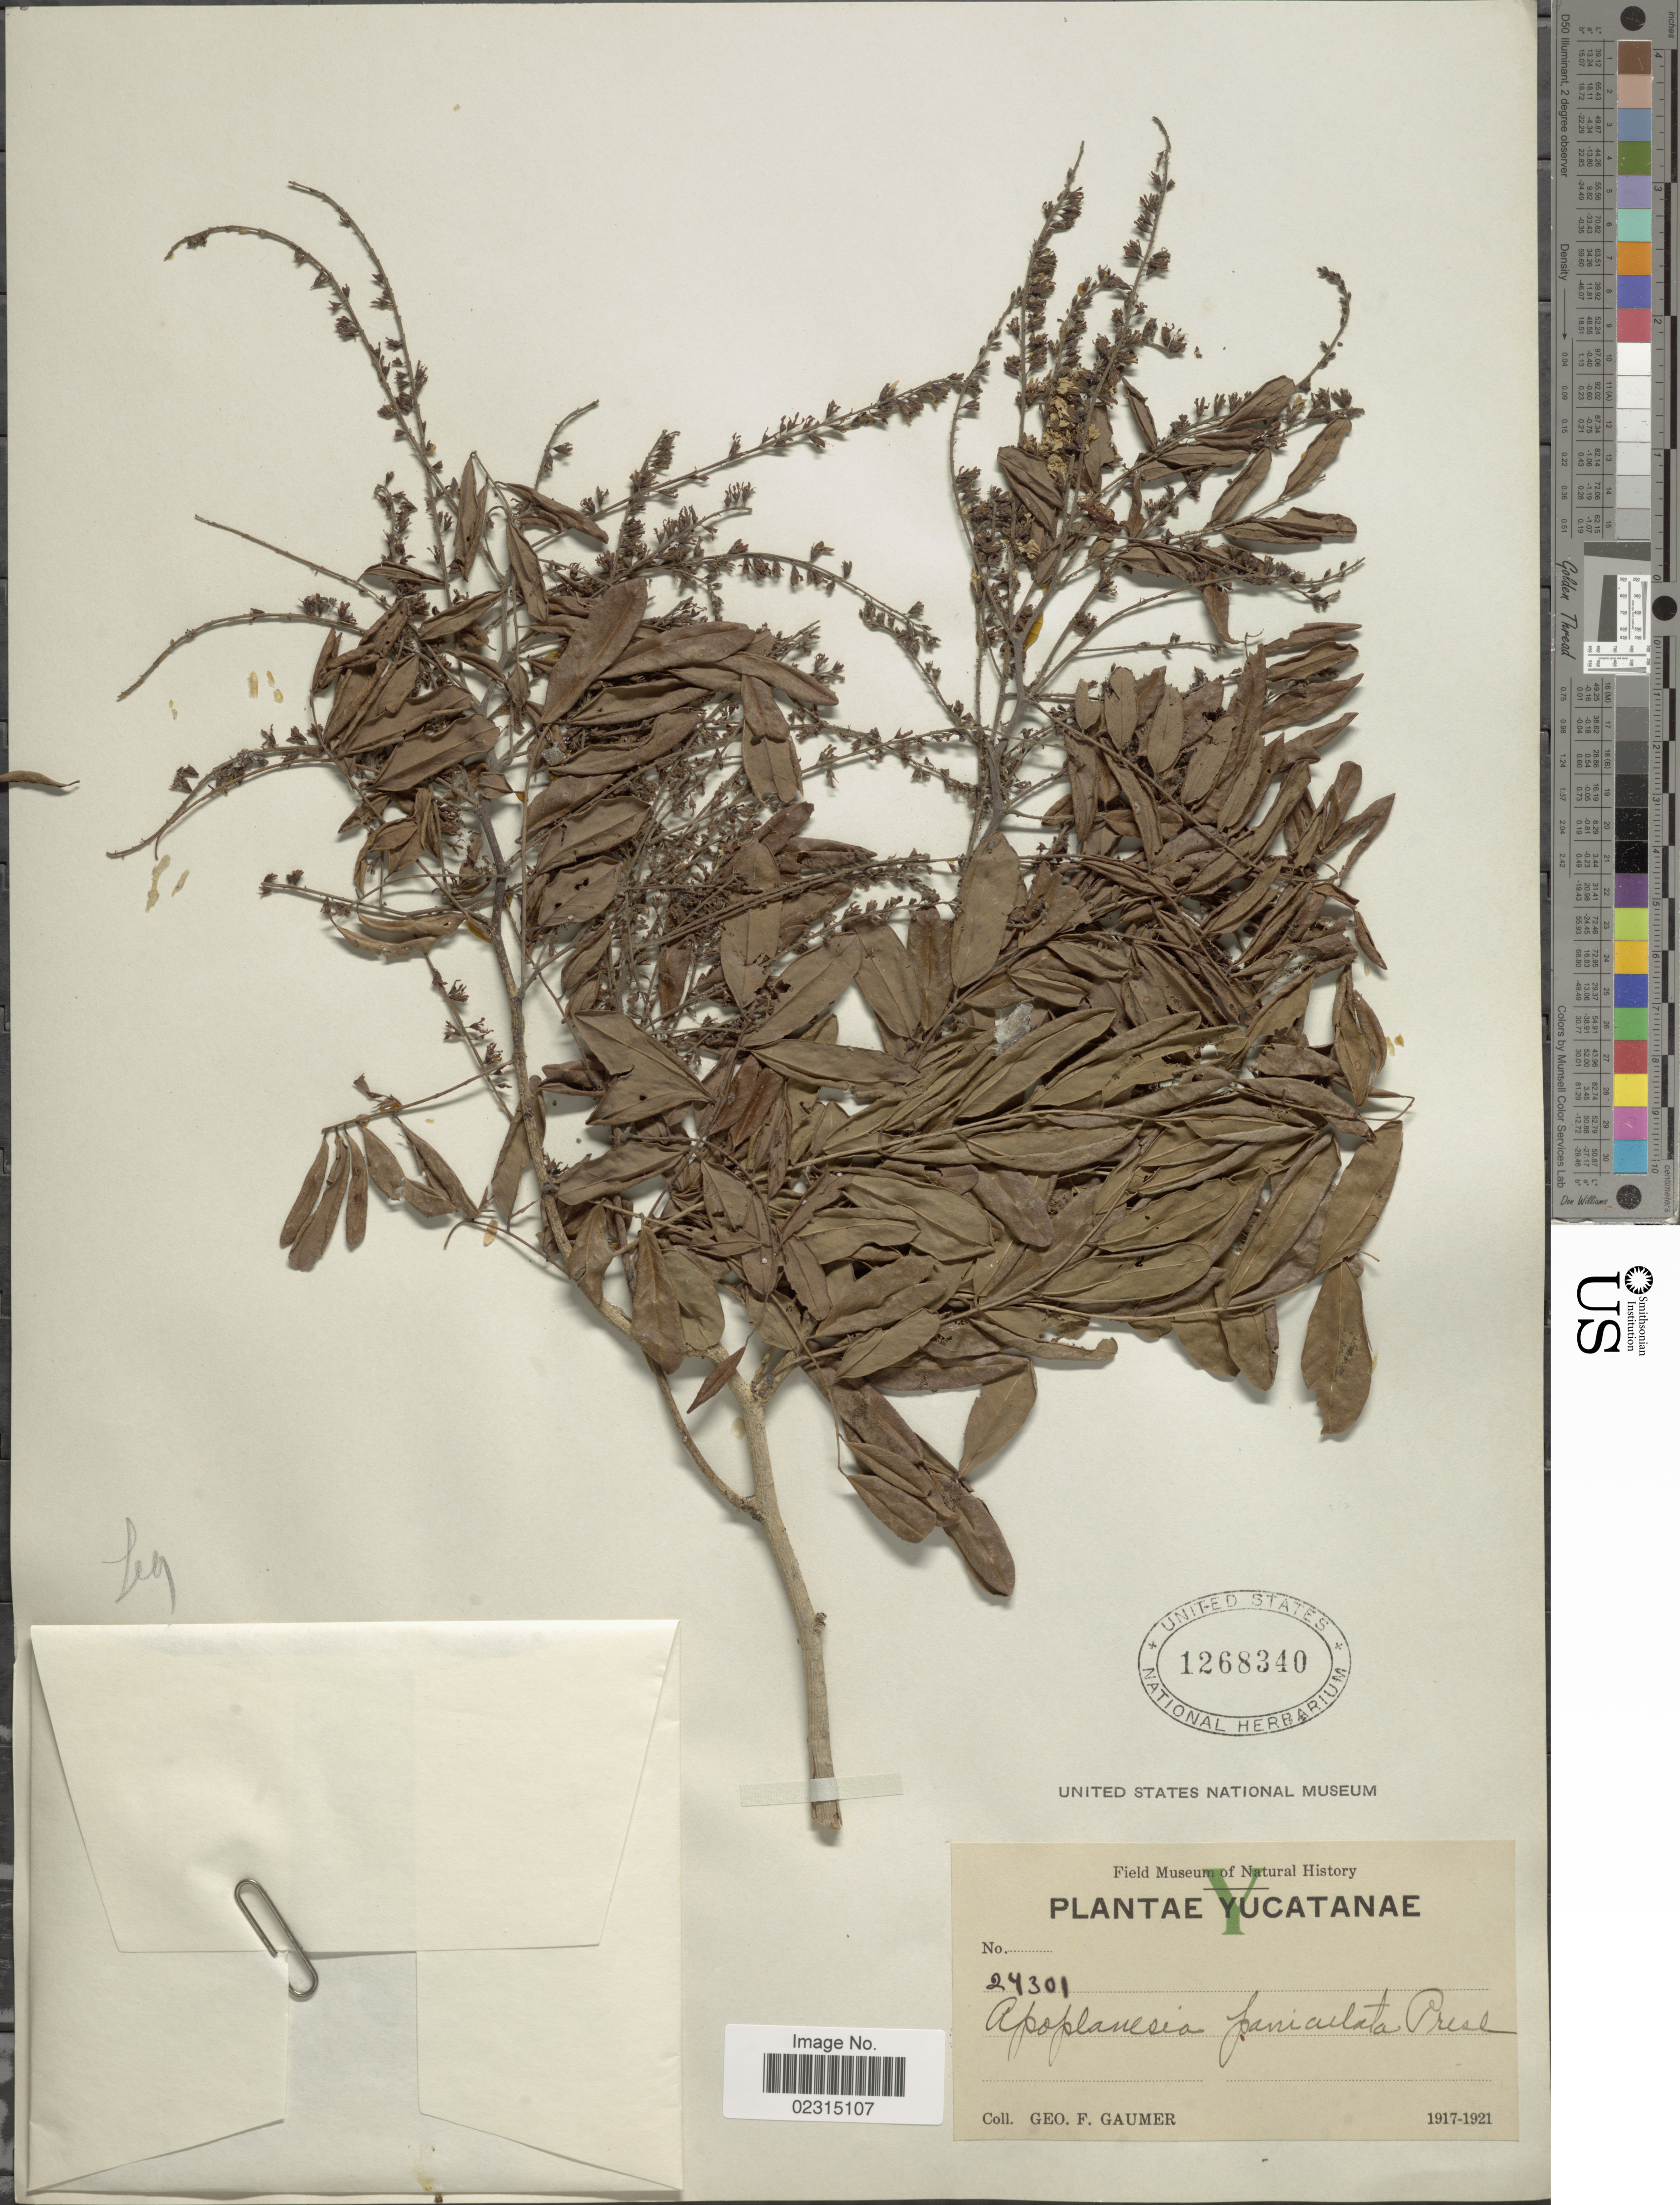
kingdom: Plantae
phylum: Tracheophyta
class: Magnoliopsida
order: Fabales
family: Fabaceae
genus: Apoplanesia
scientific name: Apoplanesia paniculata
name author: C. Presl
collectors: G. F. Gaumer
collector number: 24301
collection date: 1917/1921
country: Mexico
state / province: Yucatán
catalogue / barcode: US 1268340